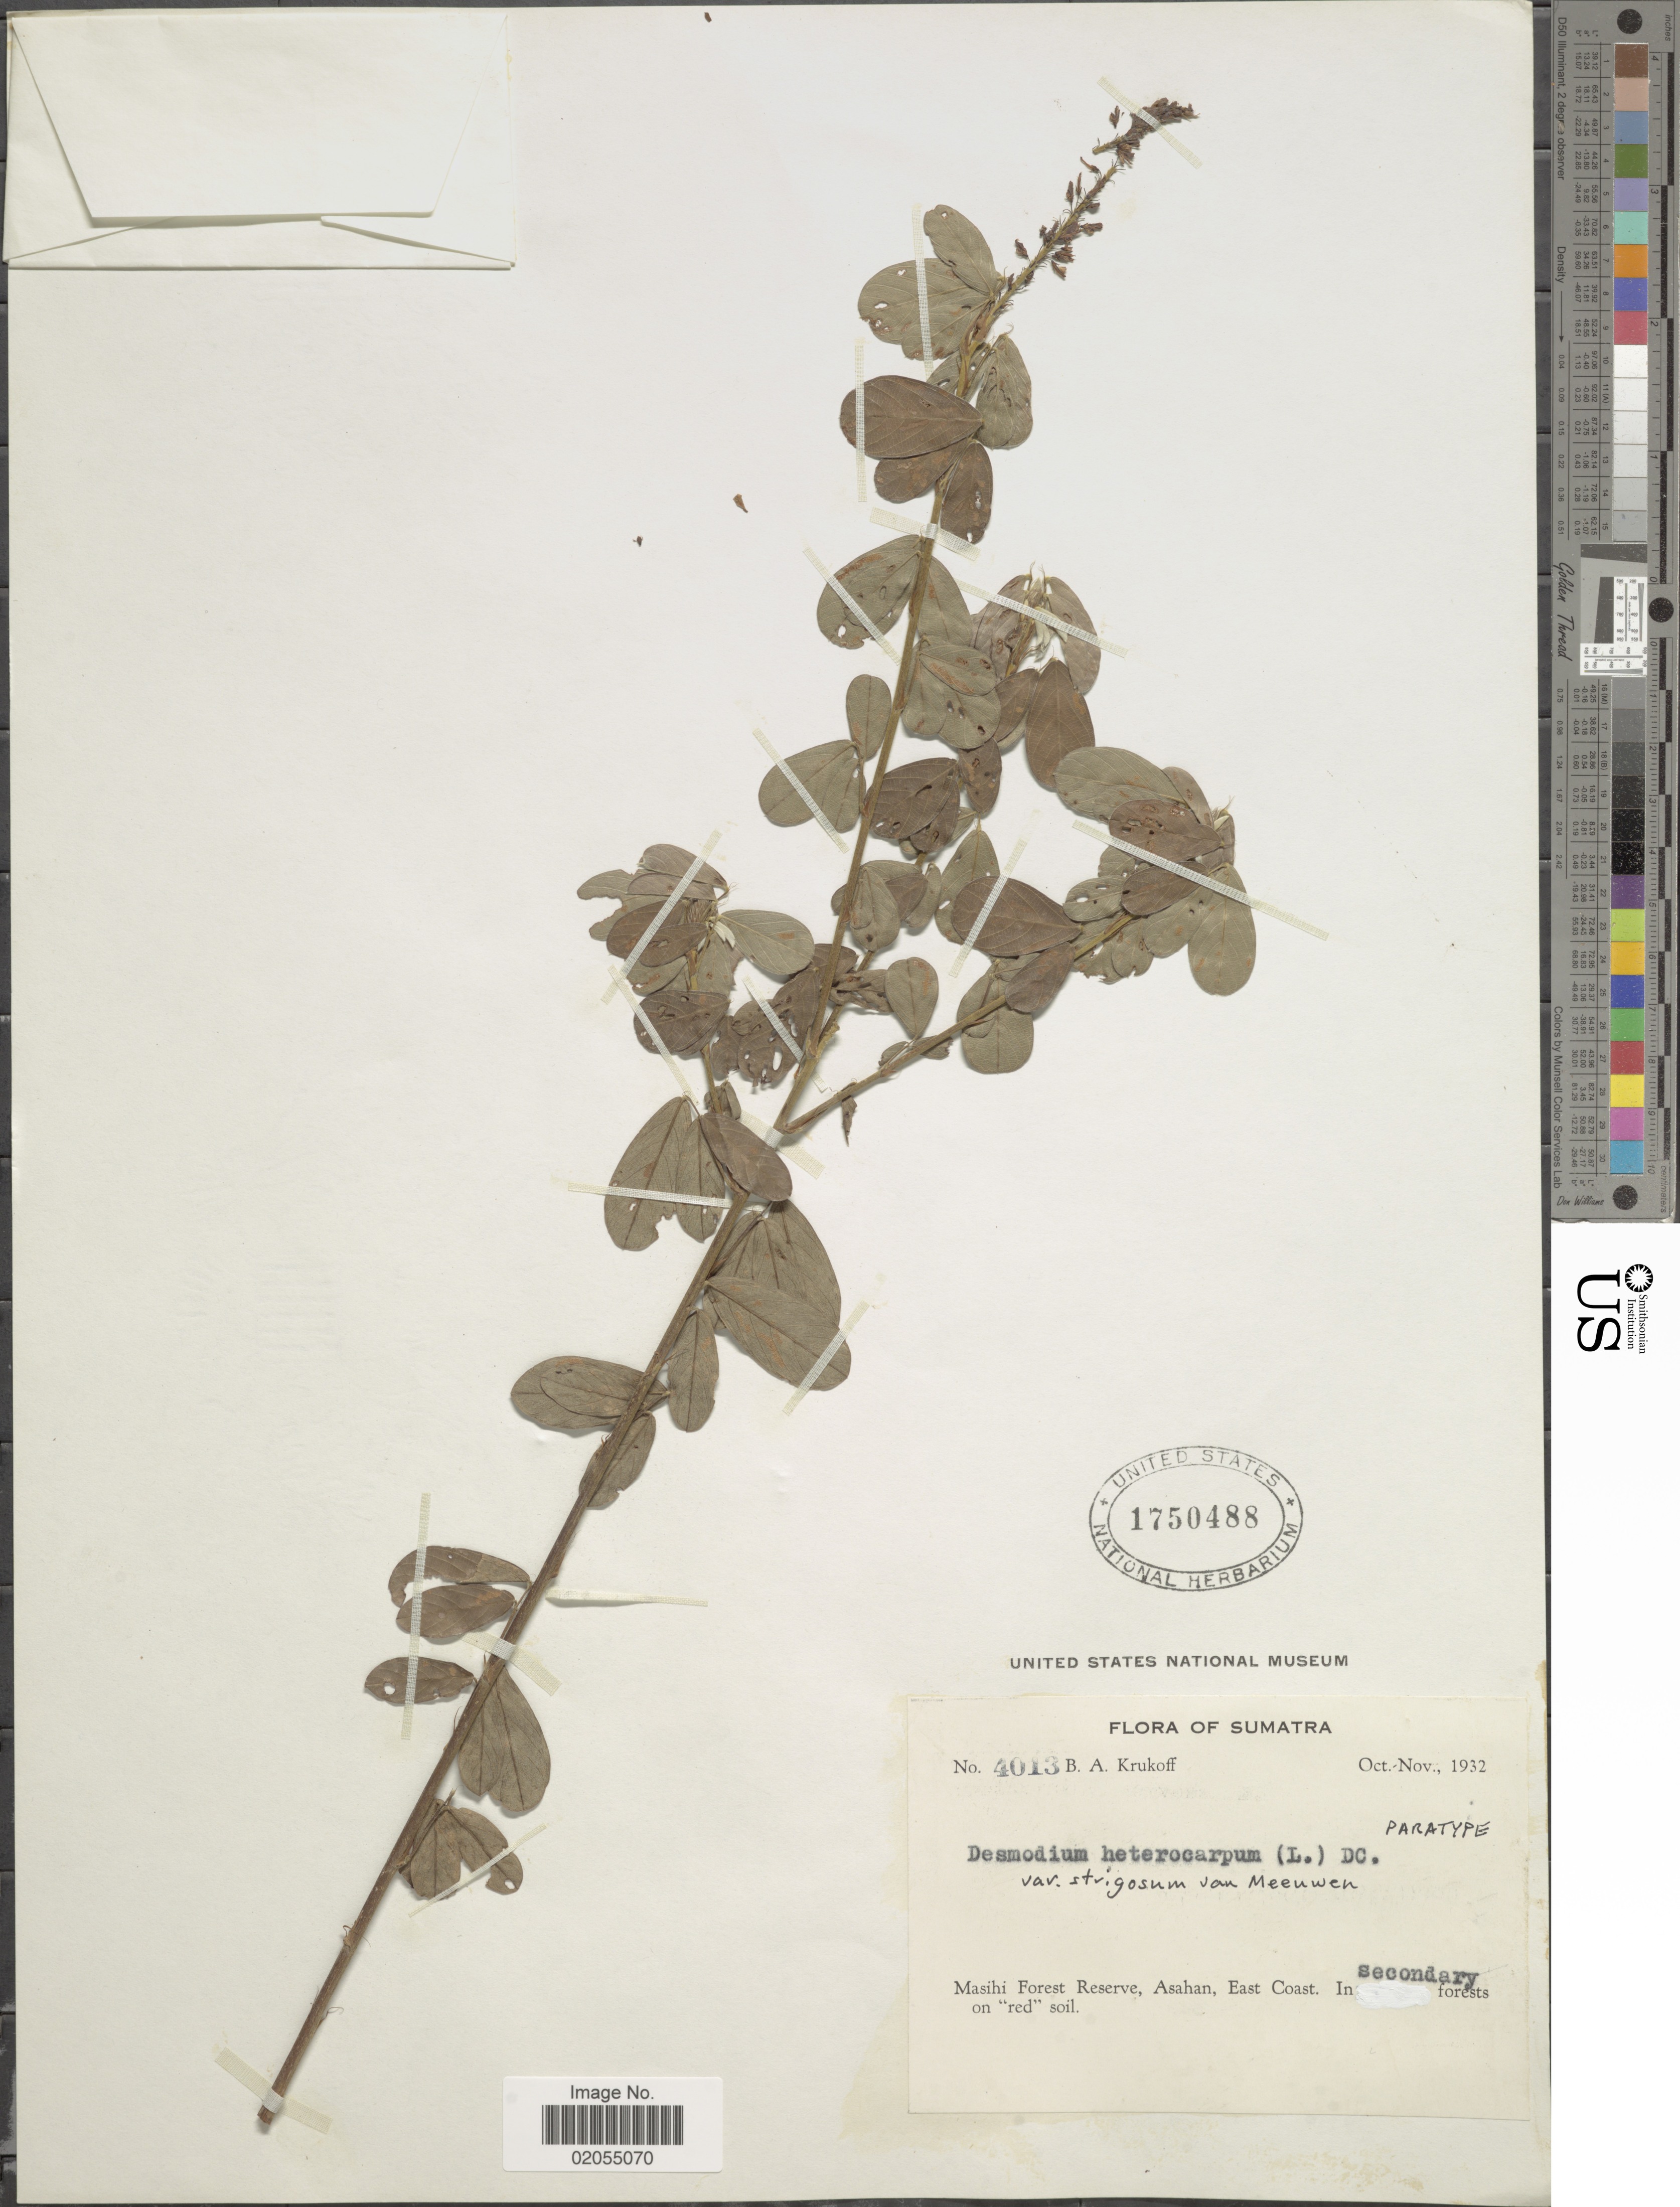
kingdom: Plantae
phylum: Tracheophyta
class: Magnoliopsida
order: Fabales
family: Fabaceae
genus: Grona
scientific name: Grona heterocarpos var. strigosa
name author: (Meeuwen) H. Ohashi & K. Ohashi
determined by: Strong, Mark T., (BOT), Smithsonian Institution - National Museum of Natural History (UNITED STATES)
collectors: B. A. Krukoff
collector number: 4013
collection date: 1932-10/1932-11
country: Indonesia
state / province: Sumatra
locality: Masihi Forest Reserve, Asahan, East Coast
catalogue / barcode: US 1750488